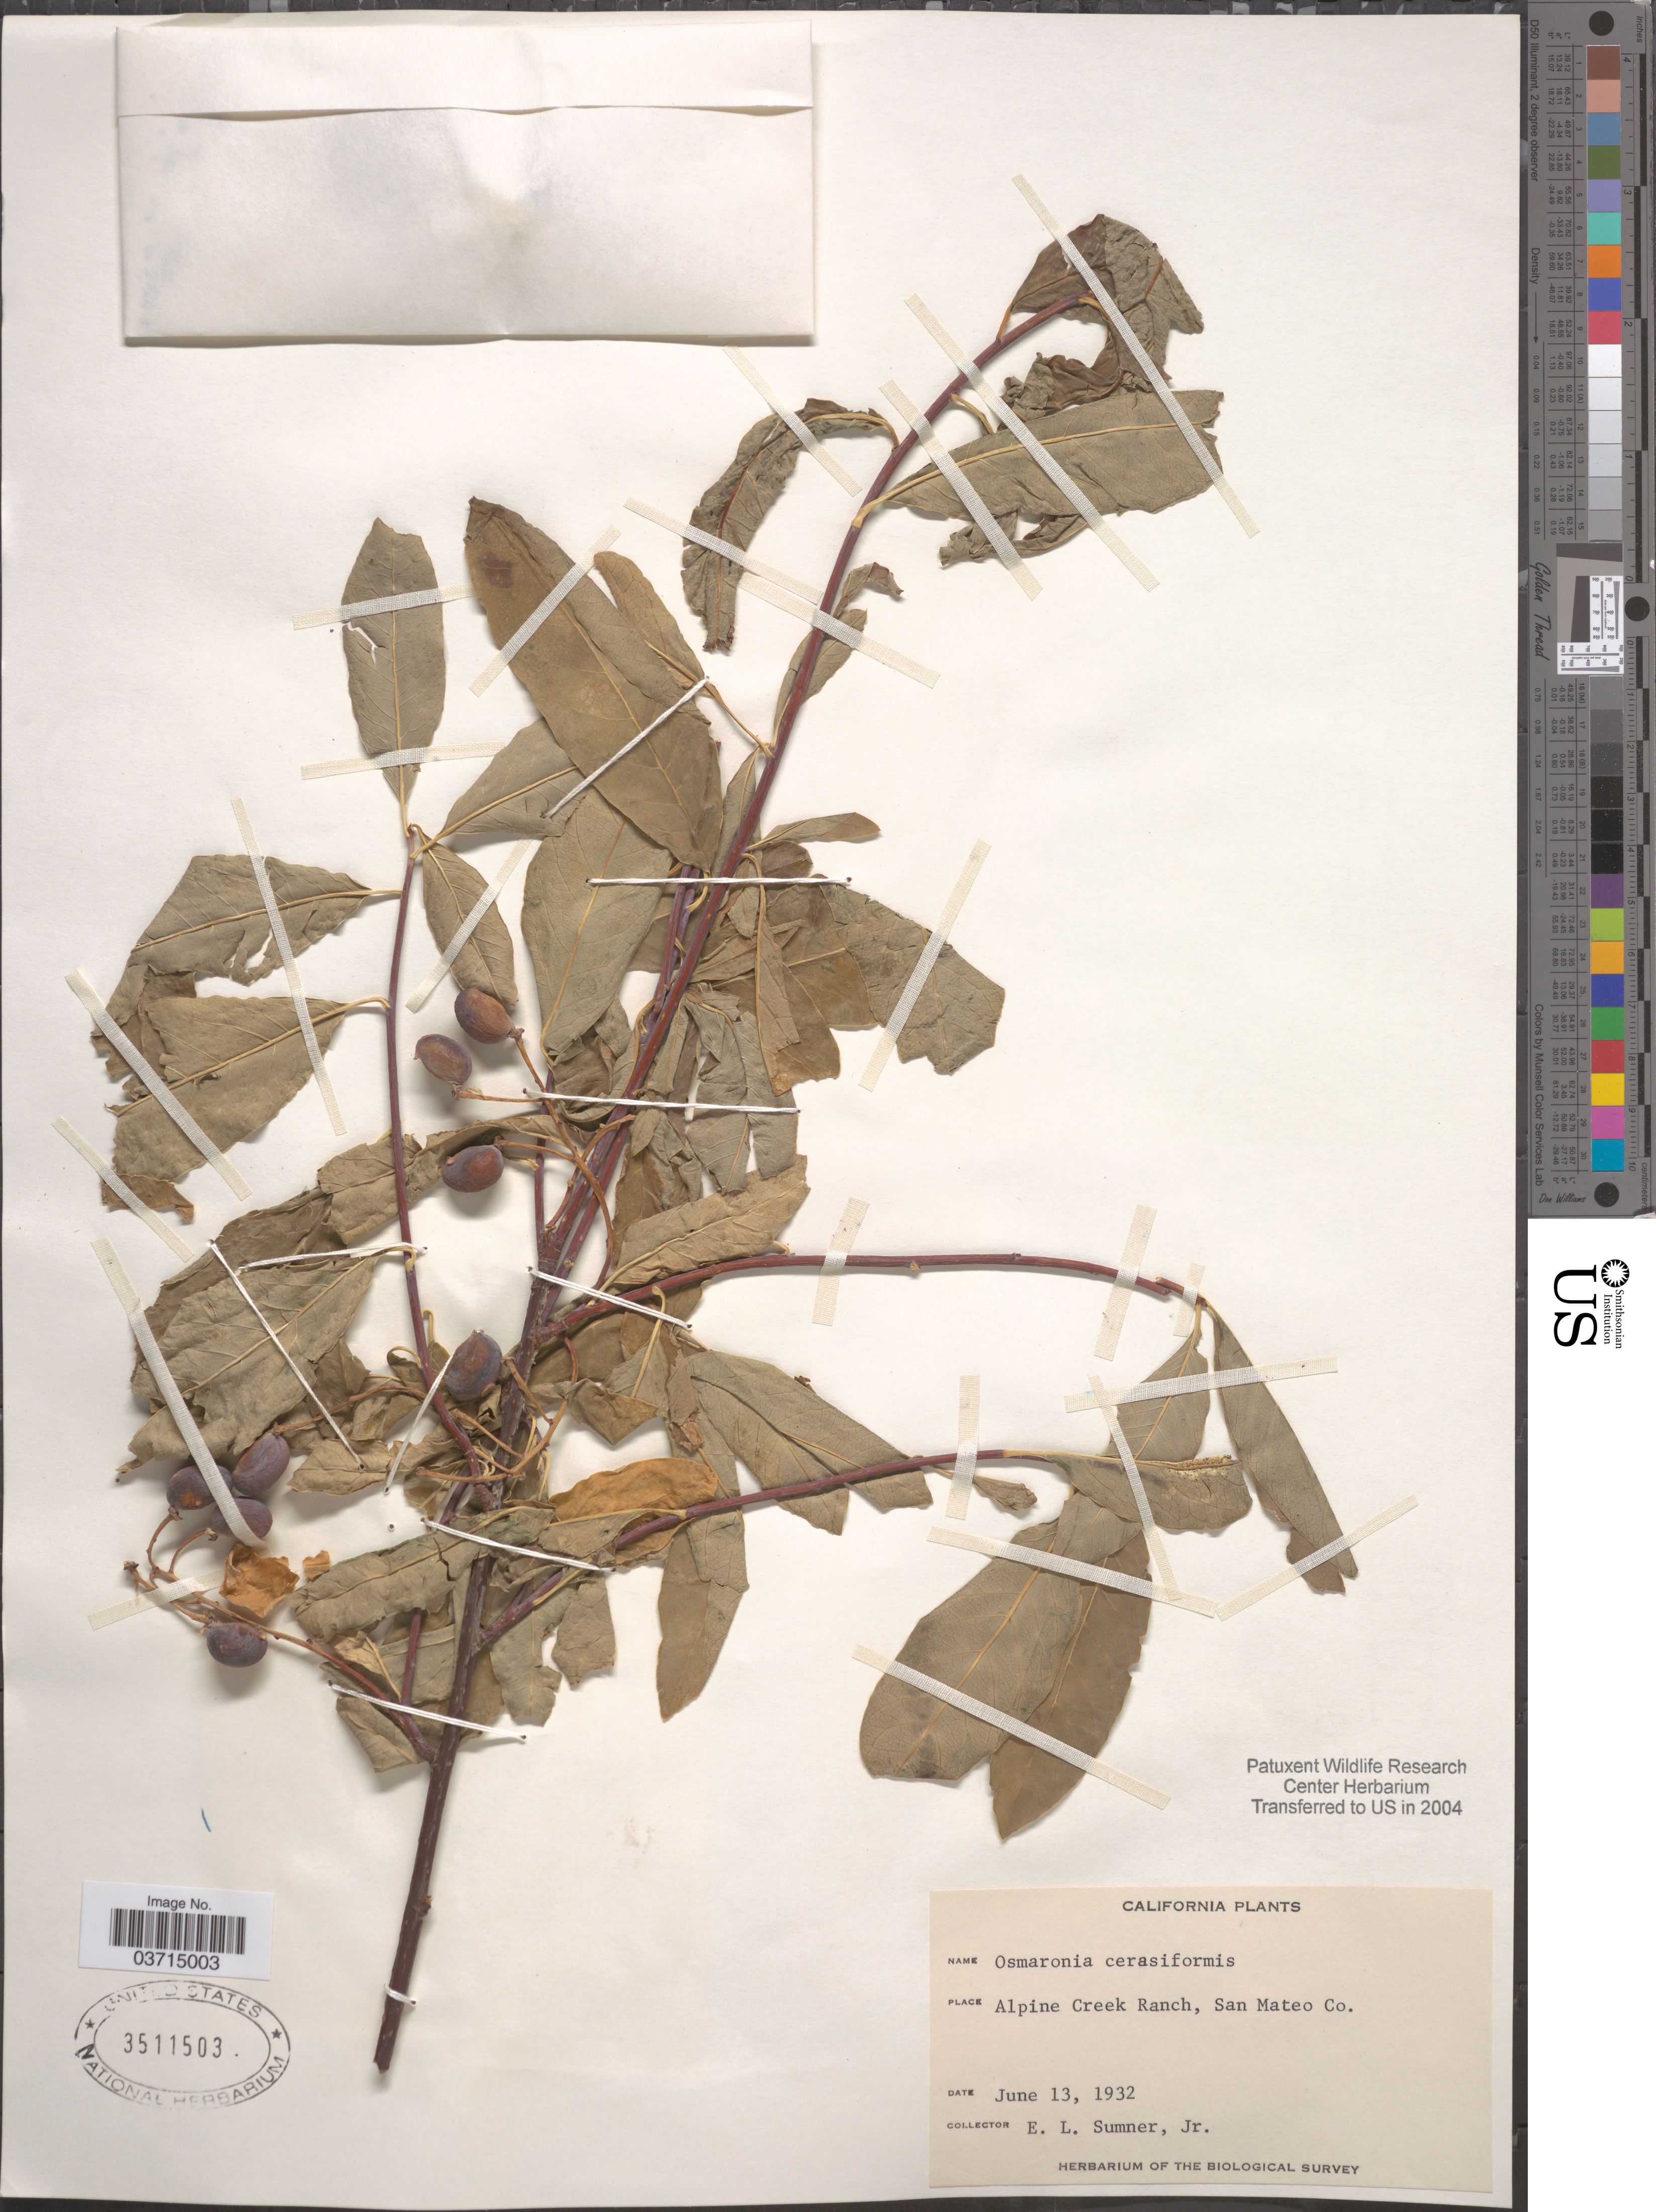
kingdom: Plantae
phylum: Tracheophyta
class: Magnoliopsida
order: Rosales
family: Rosaceae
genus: Oemleria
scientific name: Oemleria cerasiformis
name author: (Torr. & A. Gray ex Hook. & Arn.) J.W. Landon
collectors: E. Sumner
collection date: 1932-06-13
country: United States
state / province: California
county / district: San Mateo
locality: Alpine Creek Ranch, San Mateo Co.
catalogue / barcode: US 3511503